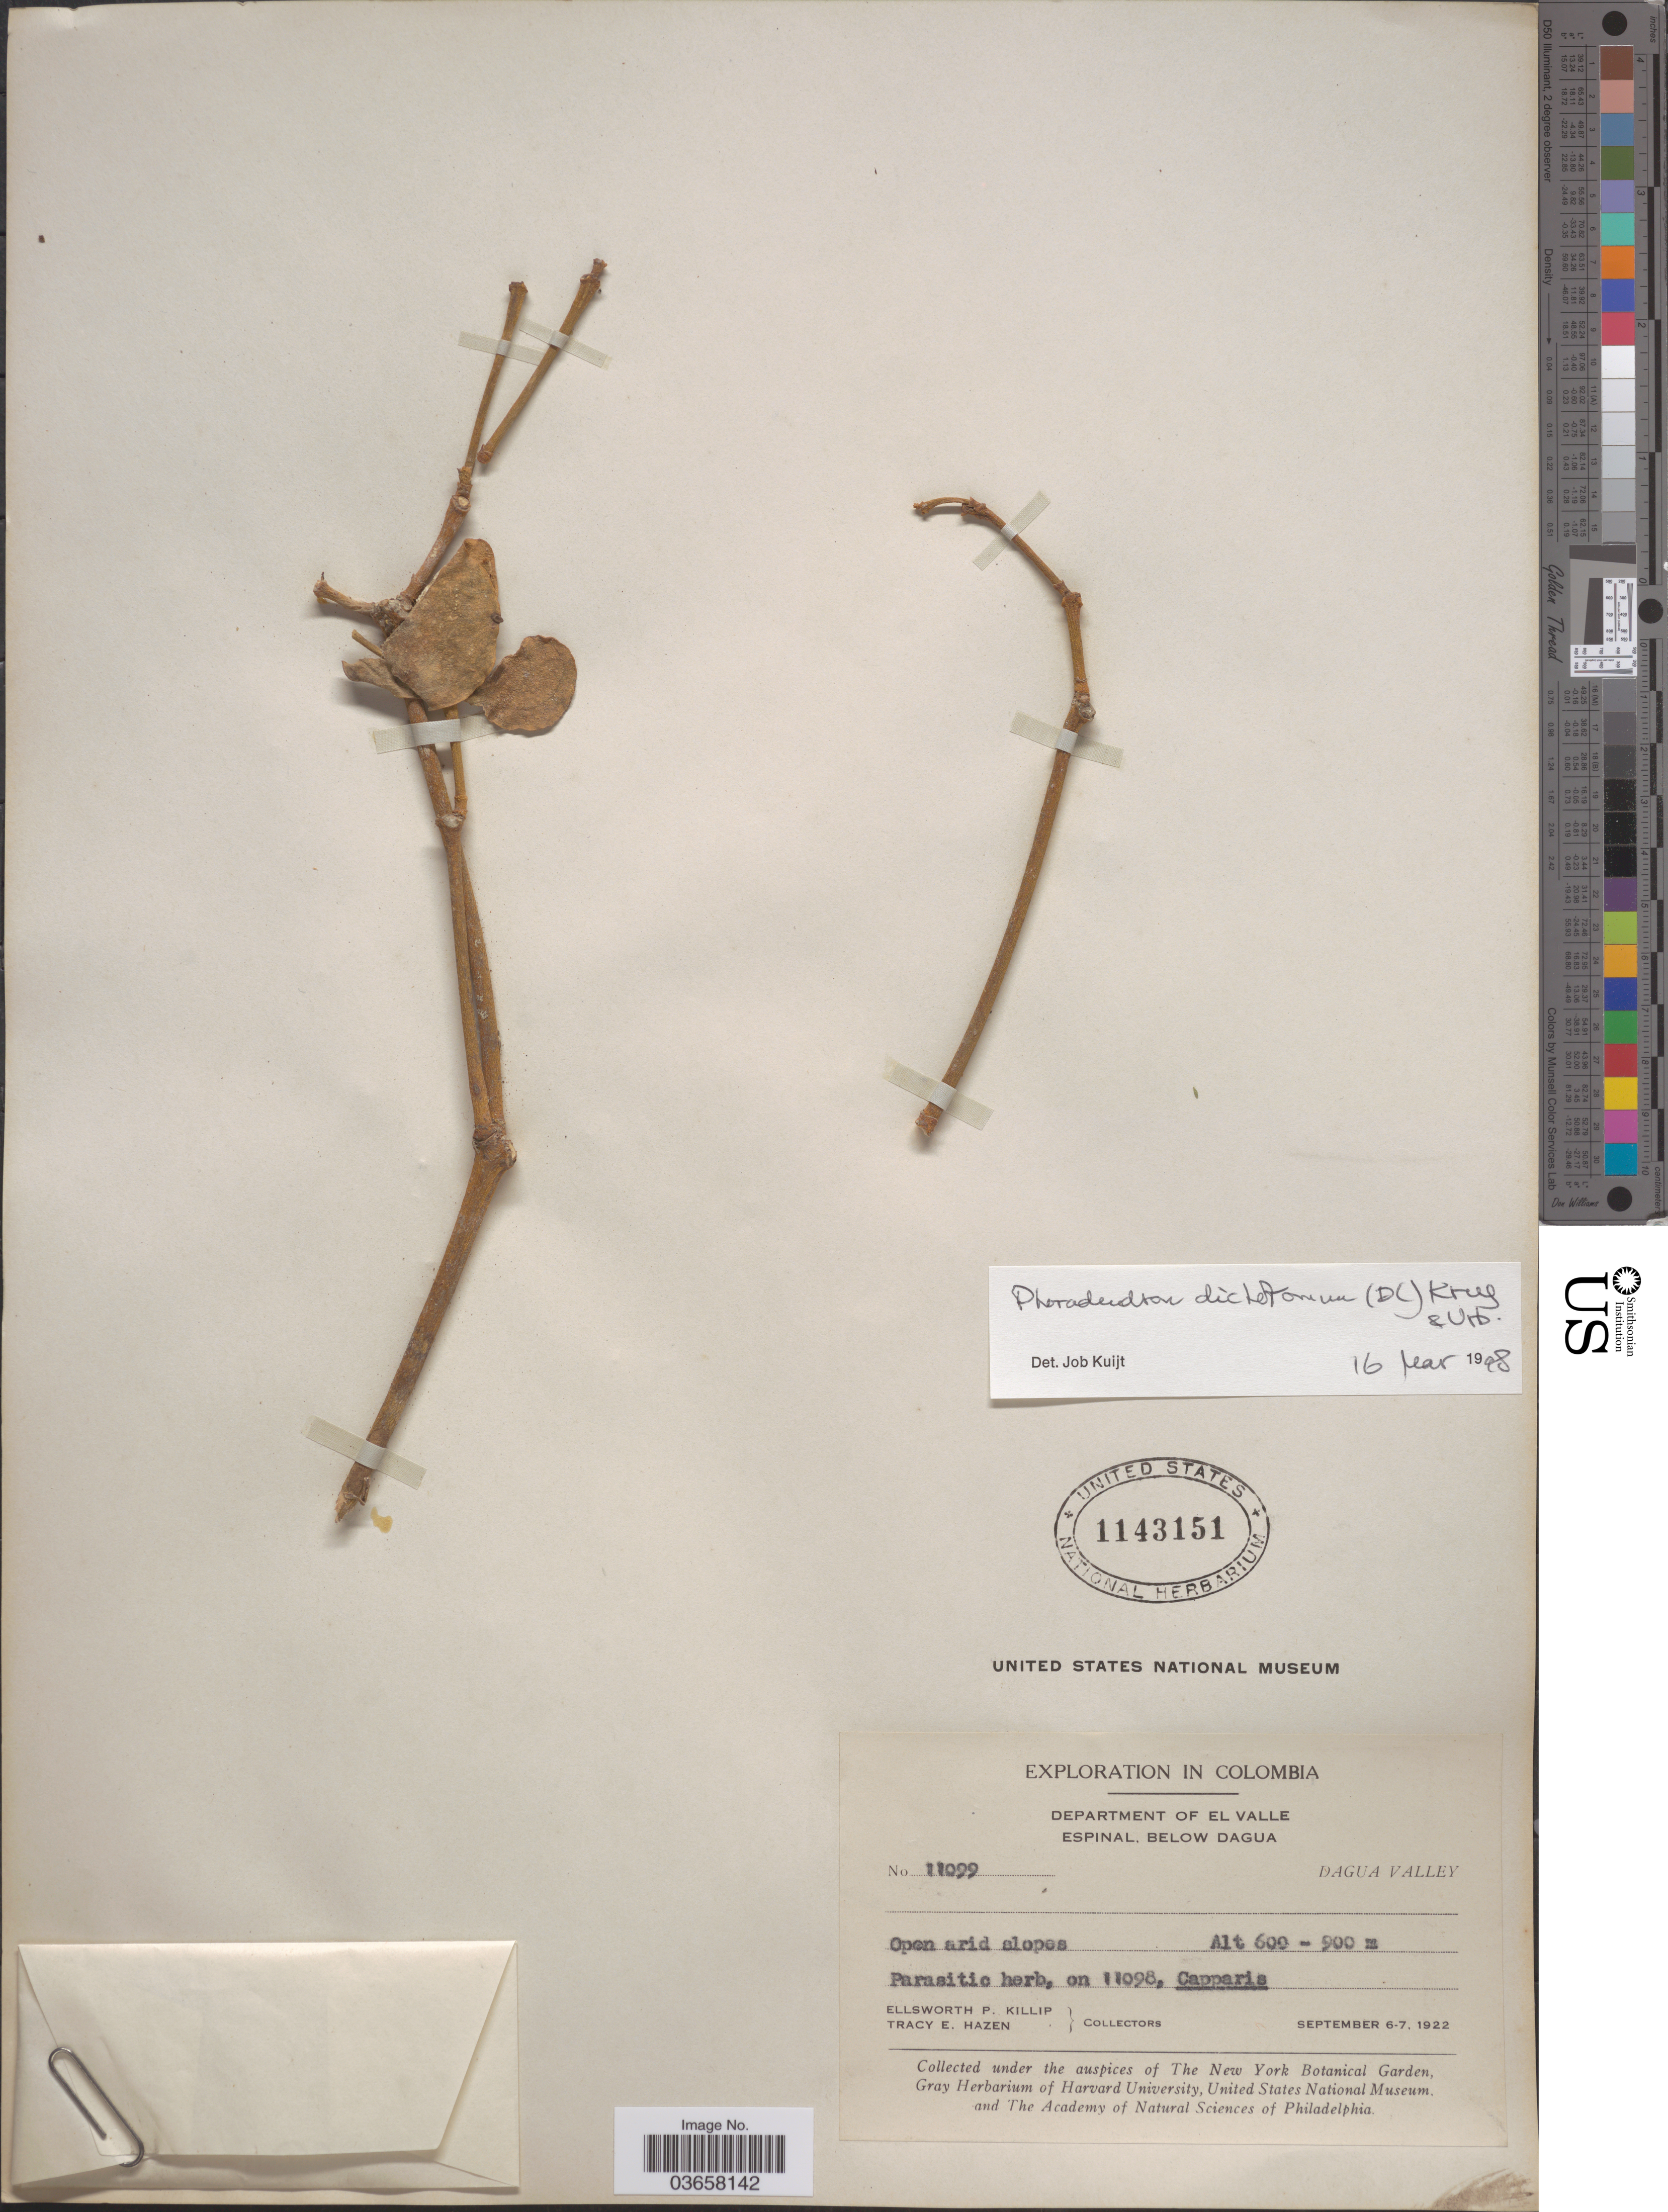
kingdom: Plantae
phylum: Tracheophyta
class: Magnoliopsida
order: Santalales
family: Viscaceae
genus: Phoradendron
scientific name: Phoradendron dichotomum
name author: (D. Don) Ettingsh.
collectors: E. P. Killip & T. E. Hazen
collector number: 11099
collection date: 1922-09-06/1922-09-07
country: Colombia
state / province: Valle del Cauca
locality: Department of El Valle. Espinal, below Dagua. Dagua Valley.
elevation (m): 600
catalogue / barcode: US 1143151